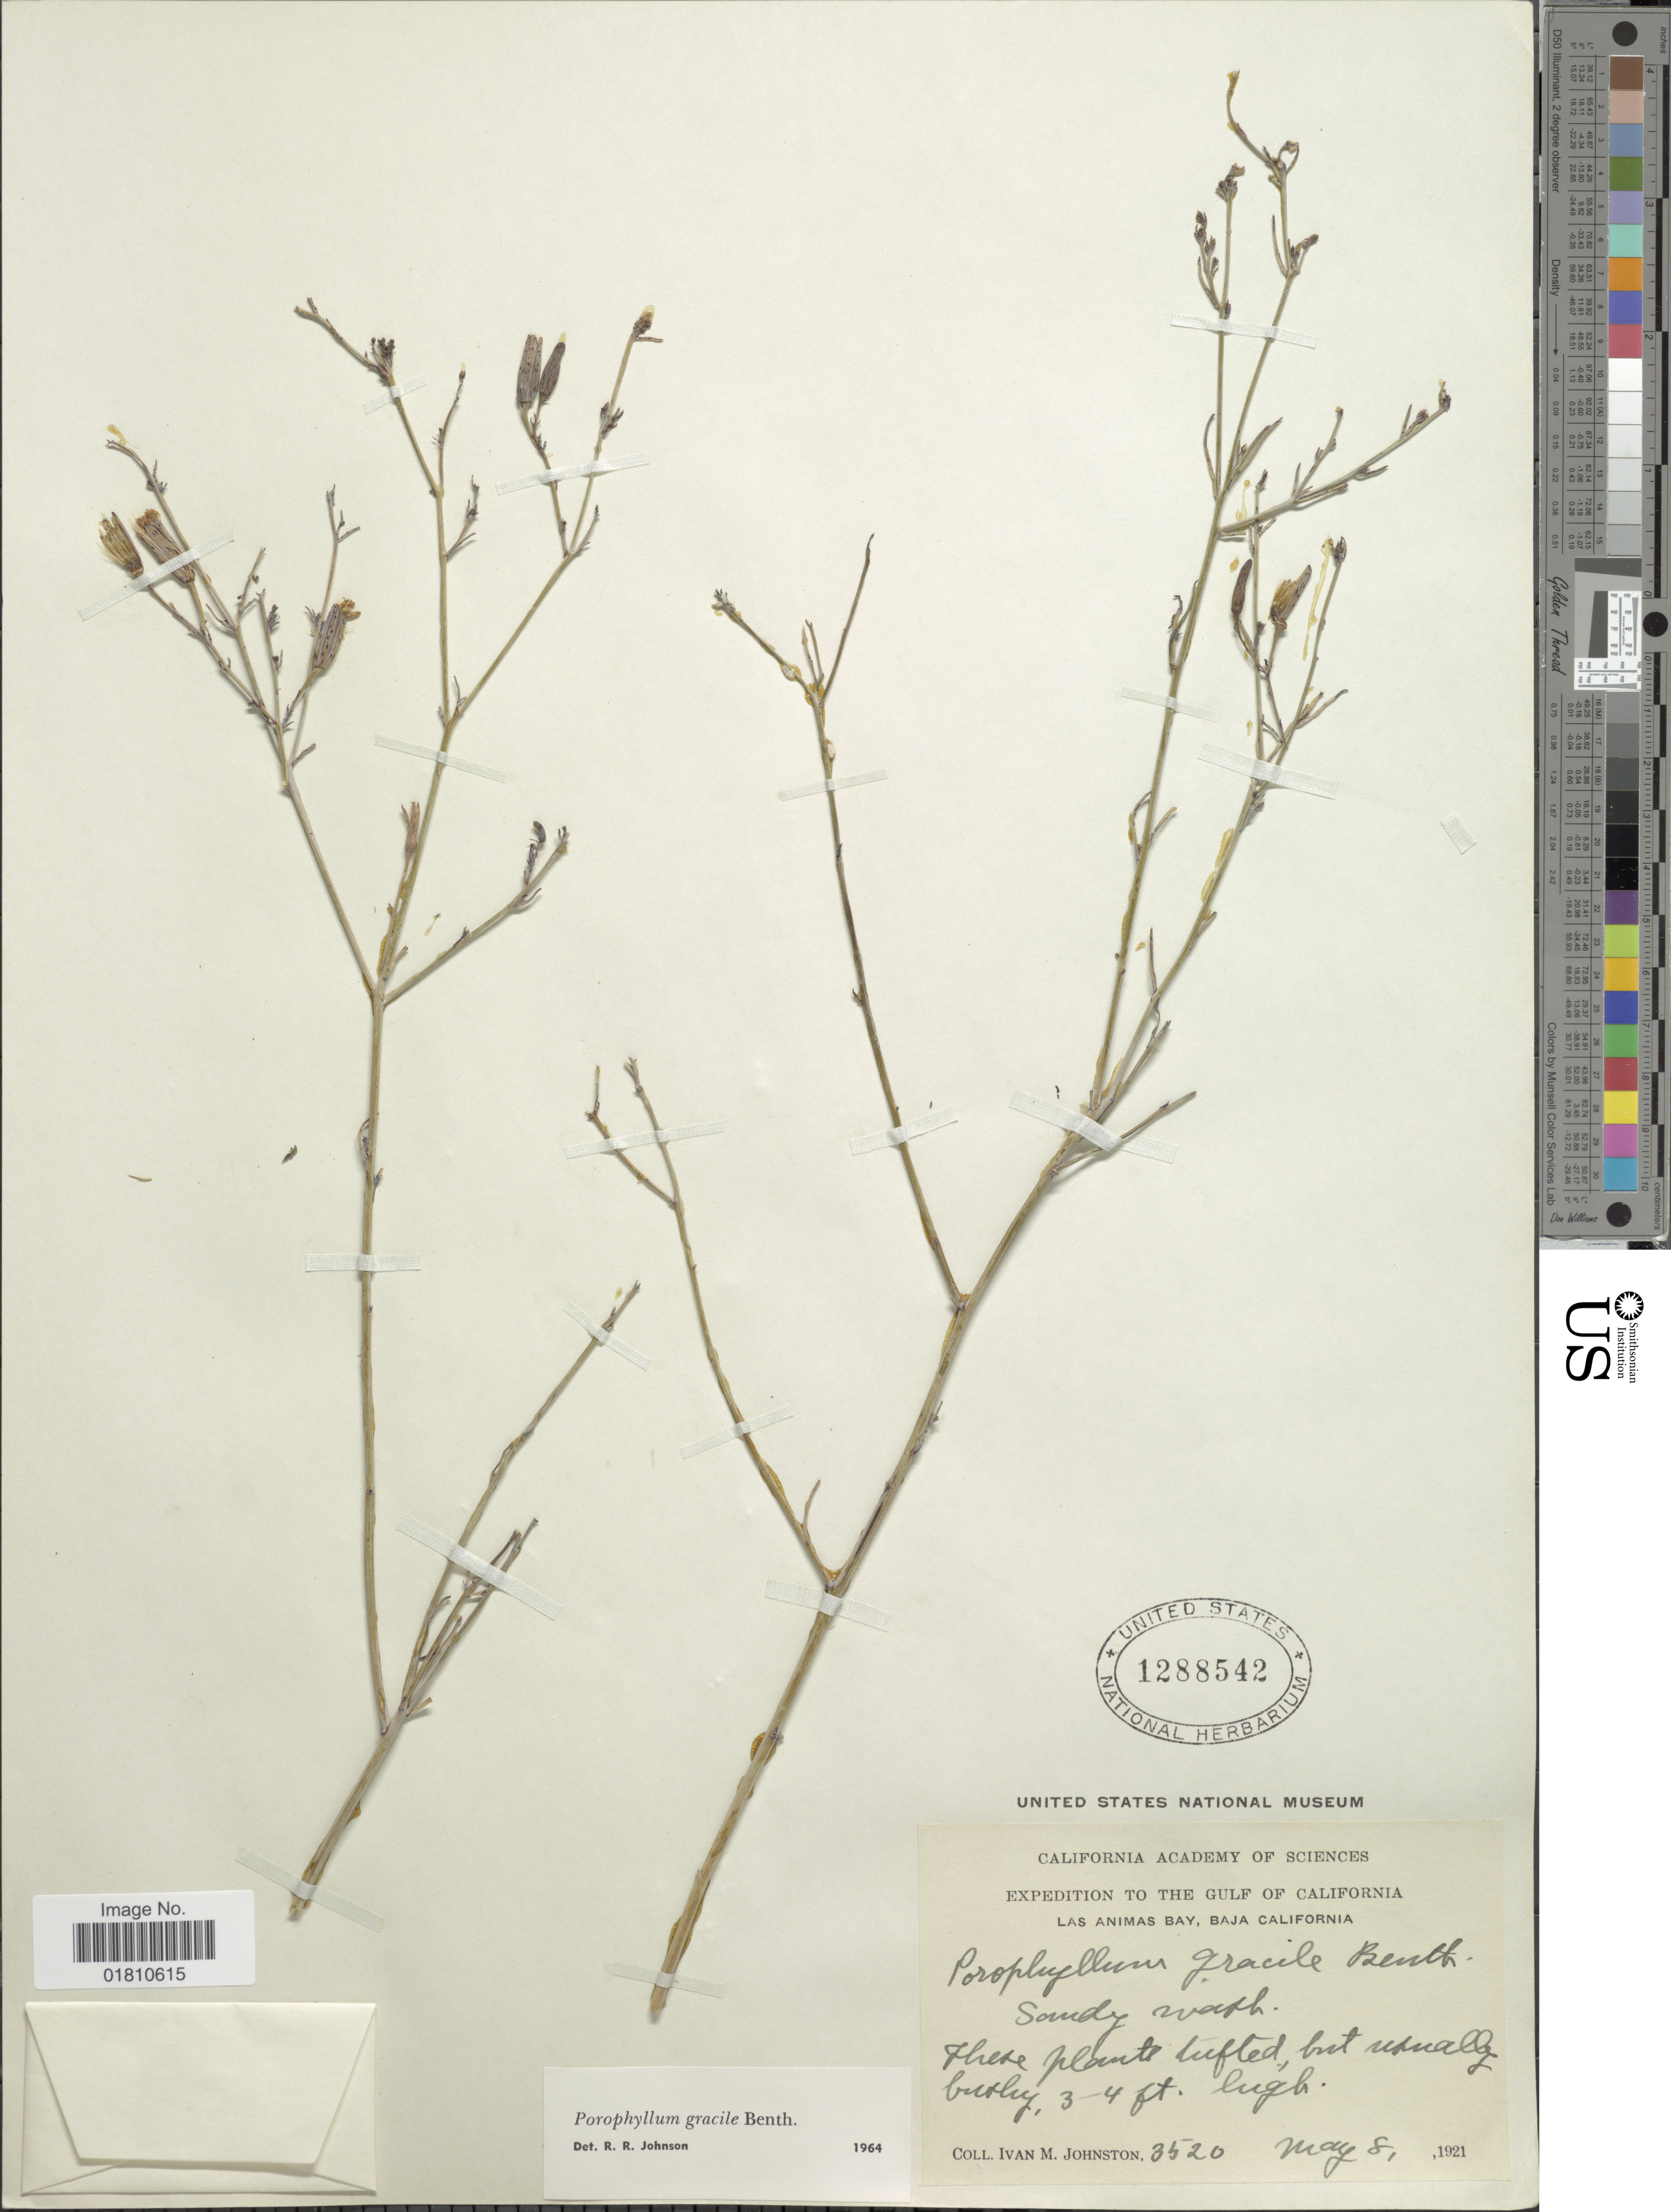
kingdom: Plantae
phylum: Tracheophyta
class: Magnoliopsida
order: Asterales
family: Asteraceae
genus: Porophyllum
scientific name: Porophyllum gracile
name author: Benth.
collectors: I.M. Johnston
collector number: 3520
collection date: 1921-05-08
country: Mexico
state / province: Baja California Sur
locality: Gulf of California, Las Animas Bay, sandy watch.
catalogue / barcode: US 1288542